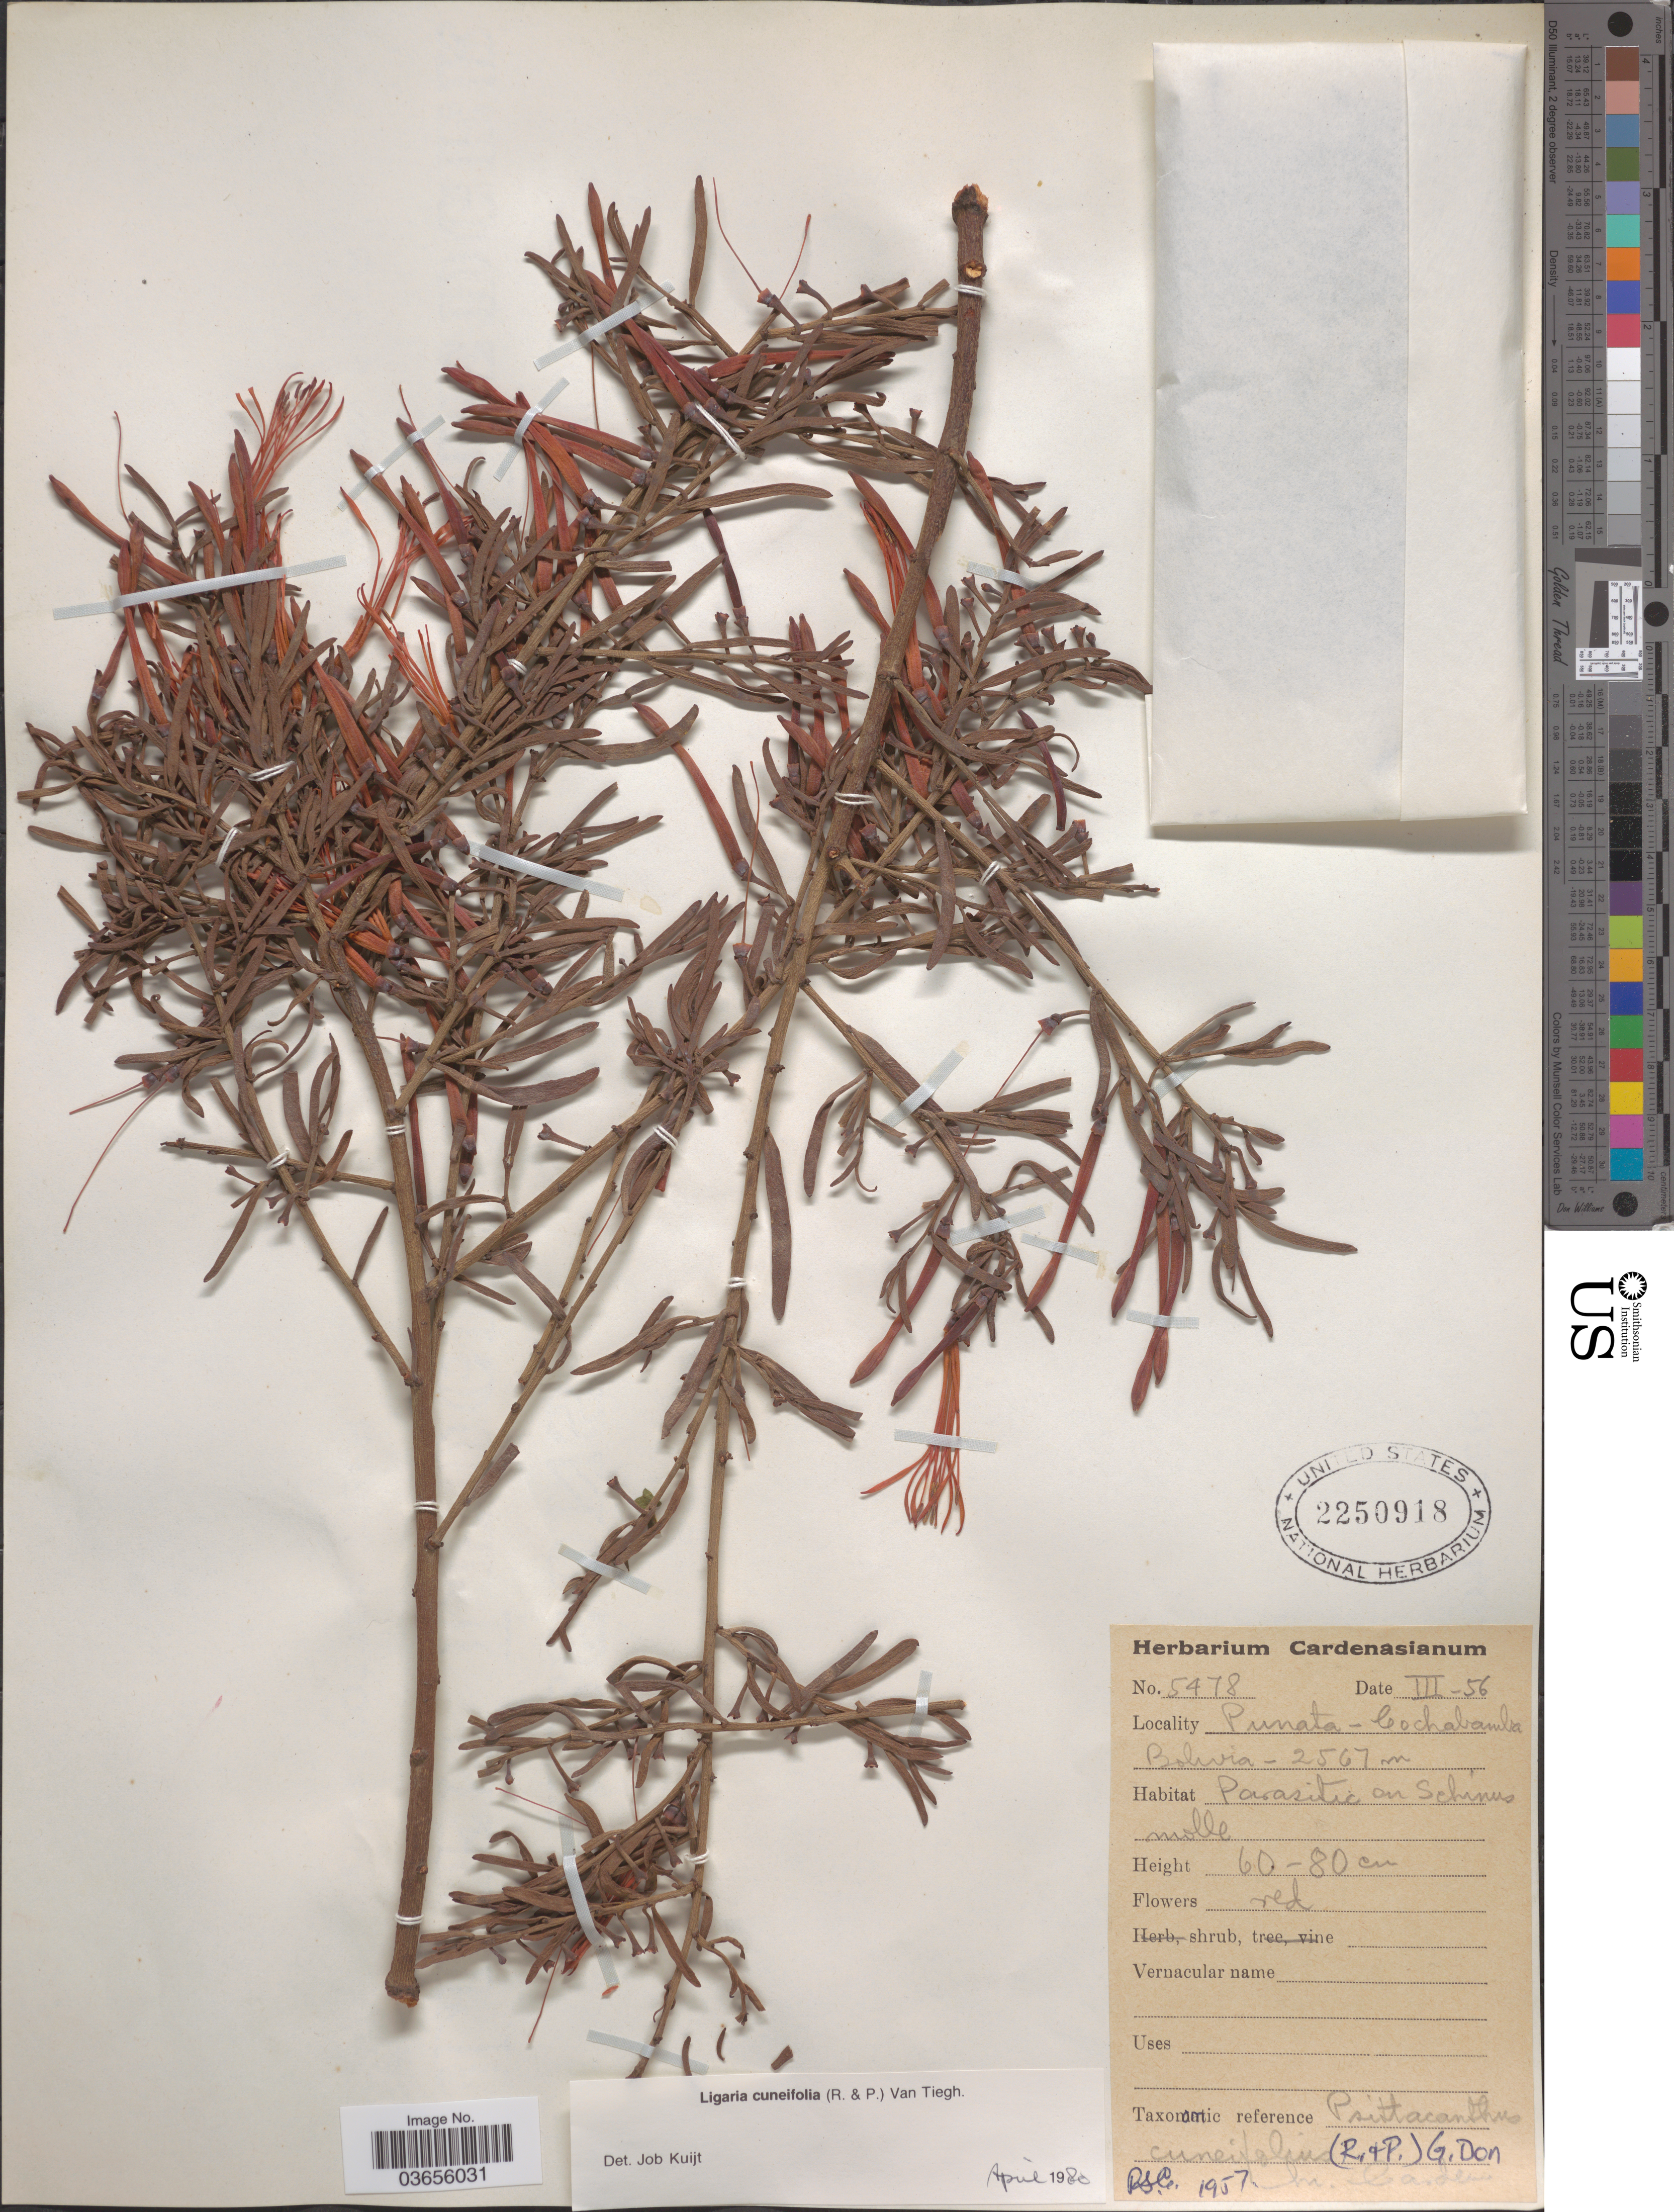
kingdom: Plantae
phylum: Tracheophyta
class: Magnoliopsida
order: Santalales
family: Loranthaceae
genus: Ligaria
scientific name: Ligaria cuneifolia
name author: (Ruiz & Pav.) Tiegh.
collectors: M. Cárdenas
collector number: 5478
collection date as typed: Transcribed d/m/y: /3/56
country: Bolivia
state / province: Cochabamba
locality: Punata-Cochabamba.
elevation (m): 2567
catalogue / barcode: US 2250918